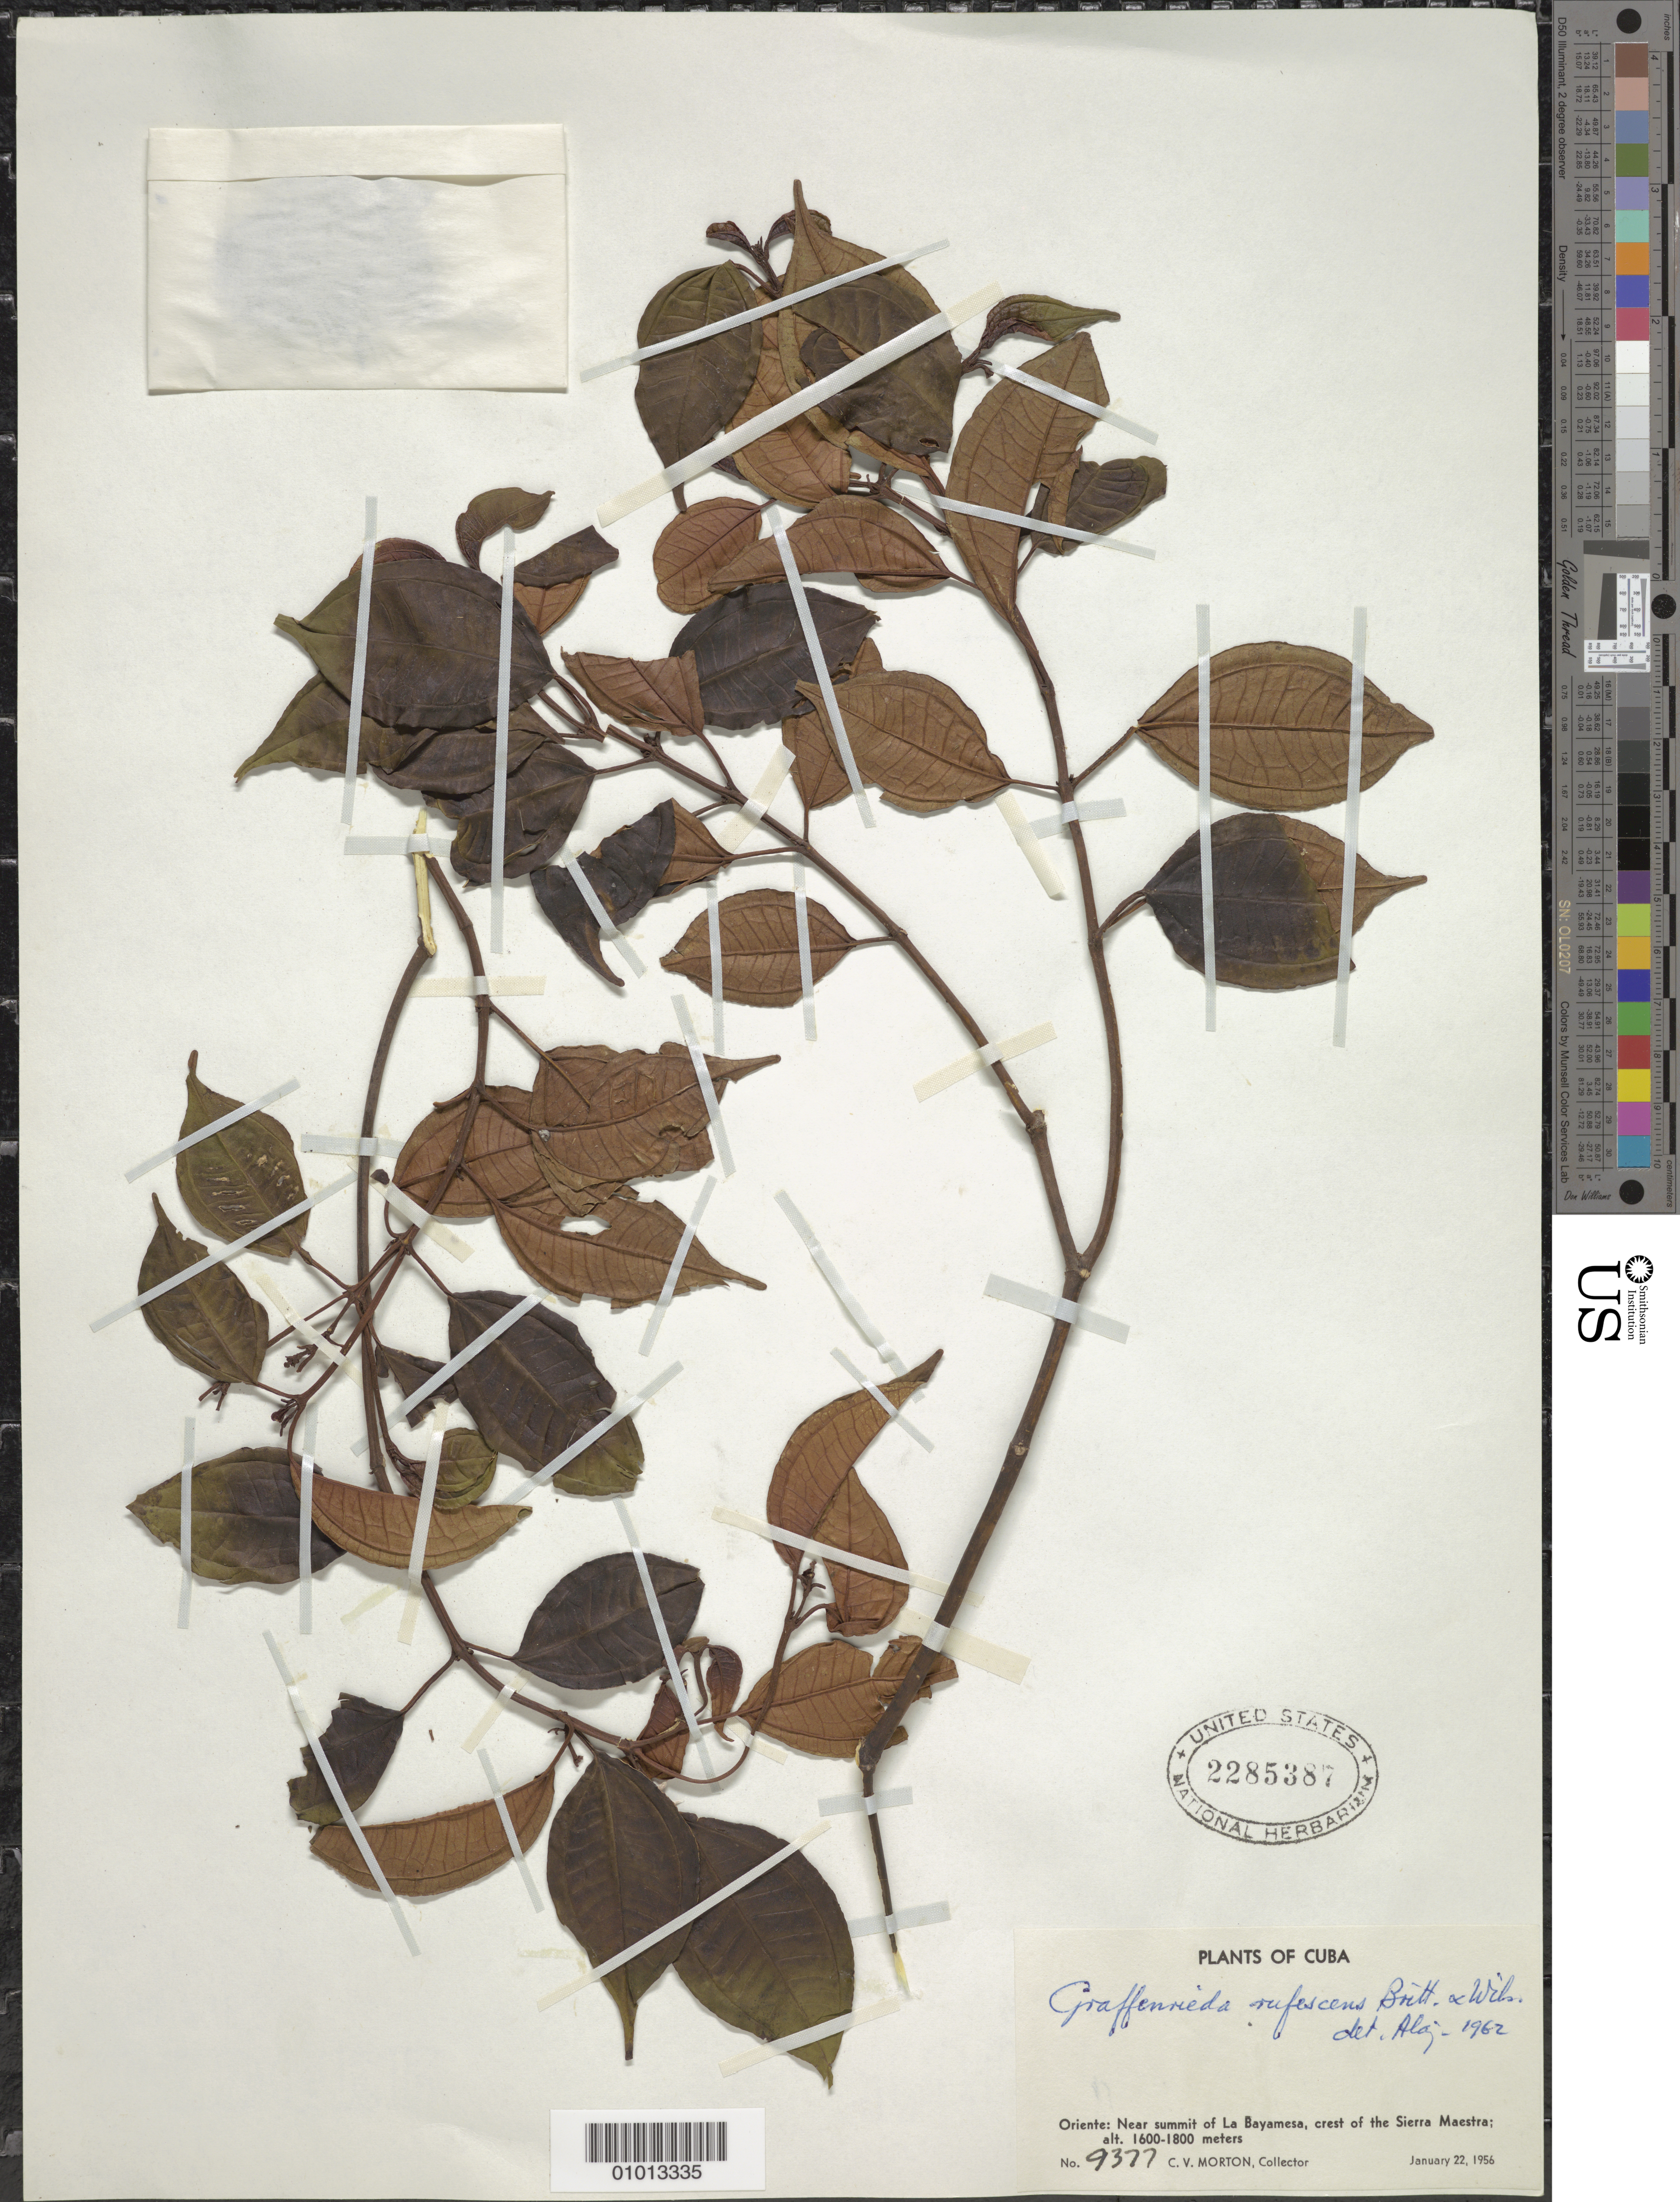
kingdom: Plantae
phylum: Tracheophyta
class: Magnoliopsida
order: Myrtales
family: Melastomataceae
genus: Graffenrieda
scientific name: Graffenrieda rufescens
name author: Britton & P. Wilson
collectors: C. V. Morton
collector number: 9377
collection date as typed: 22 Jan 1956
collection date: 1956-01-22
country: Cuba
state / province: Oriente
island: Cuba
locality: Near summit of La Bayamesa, crest of the Sierra Maestra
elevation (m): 1600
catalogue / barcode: US 2285387